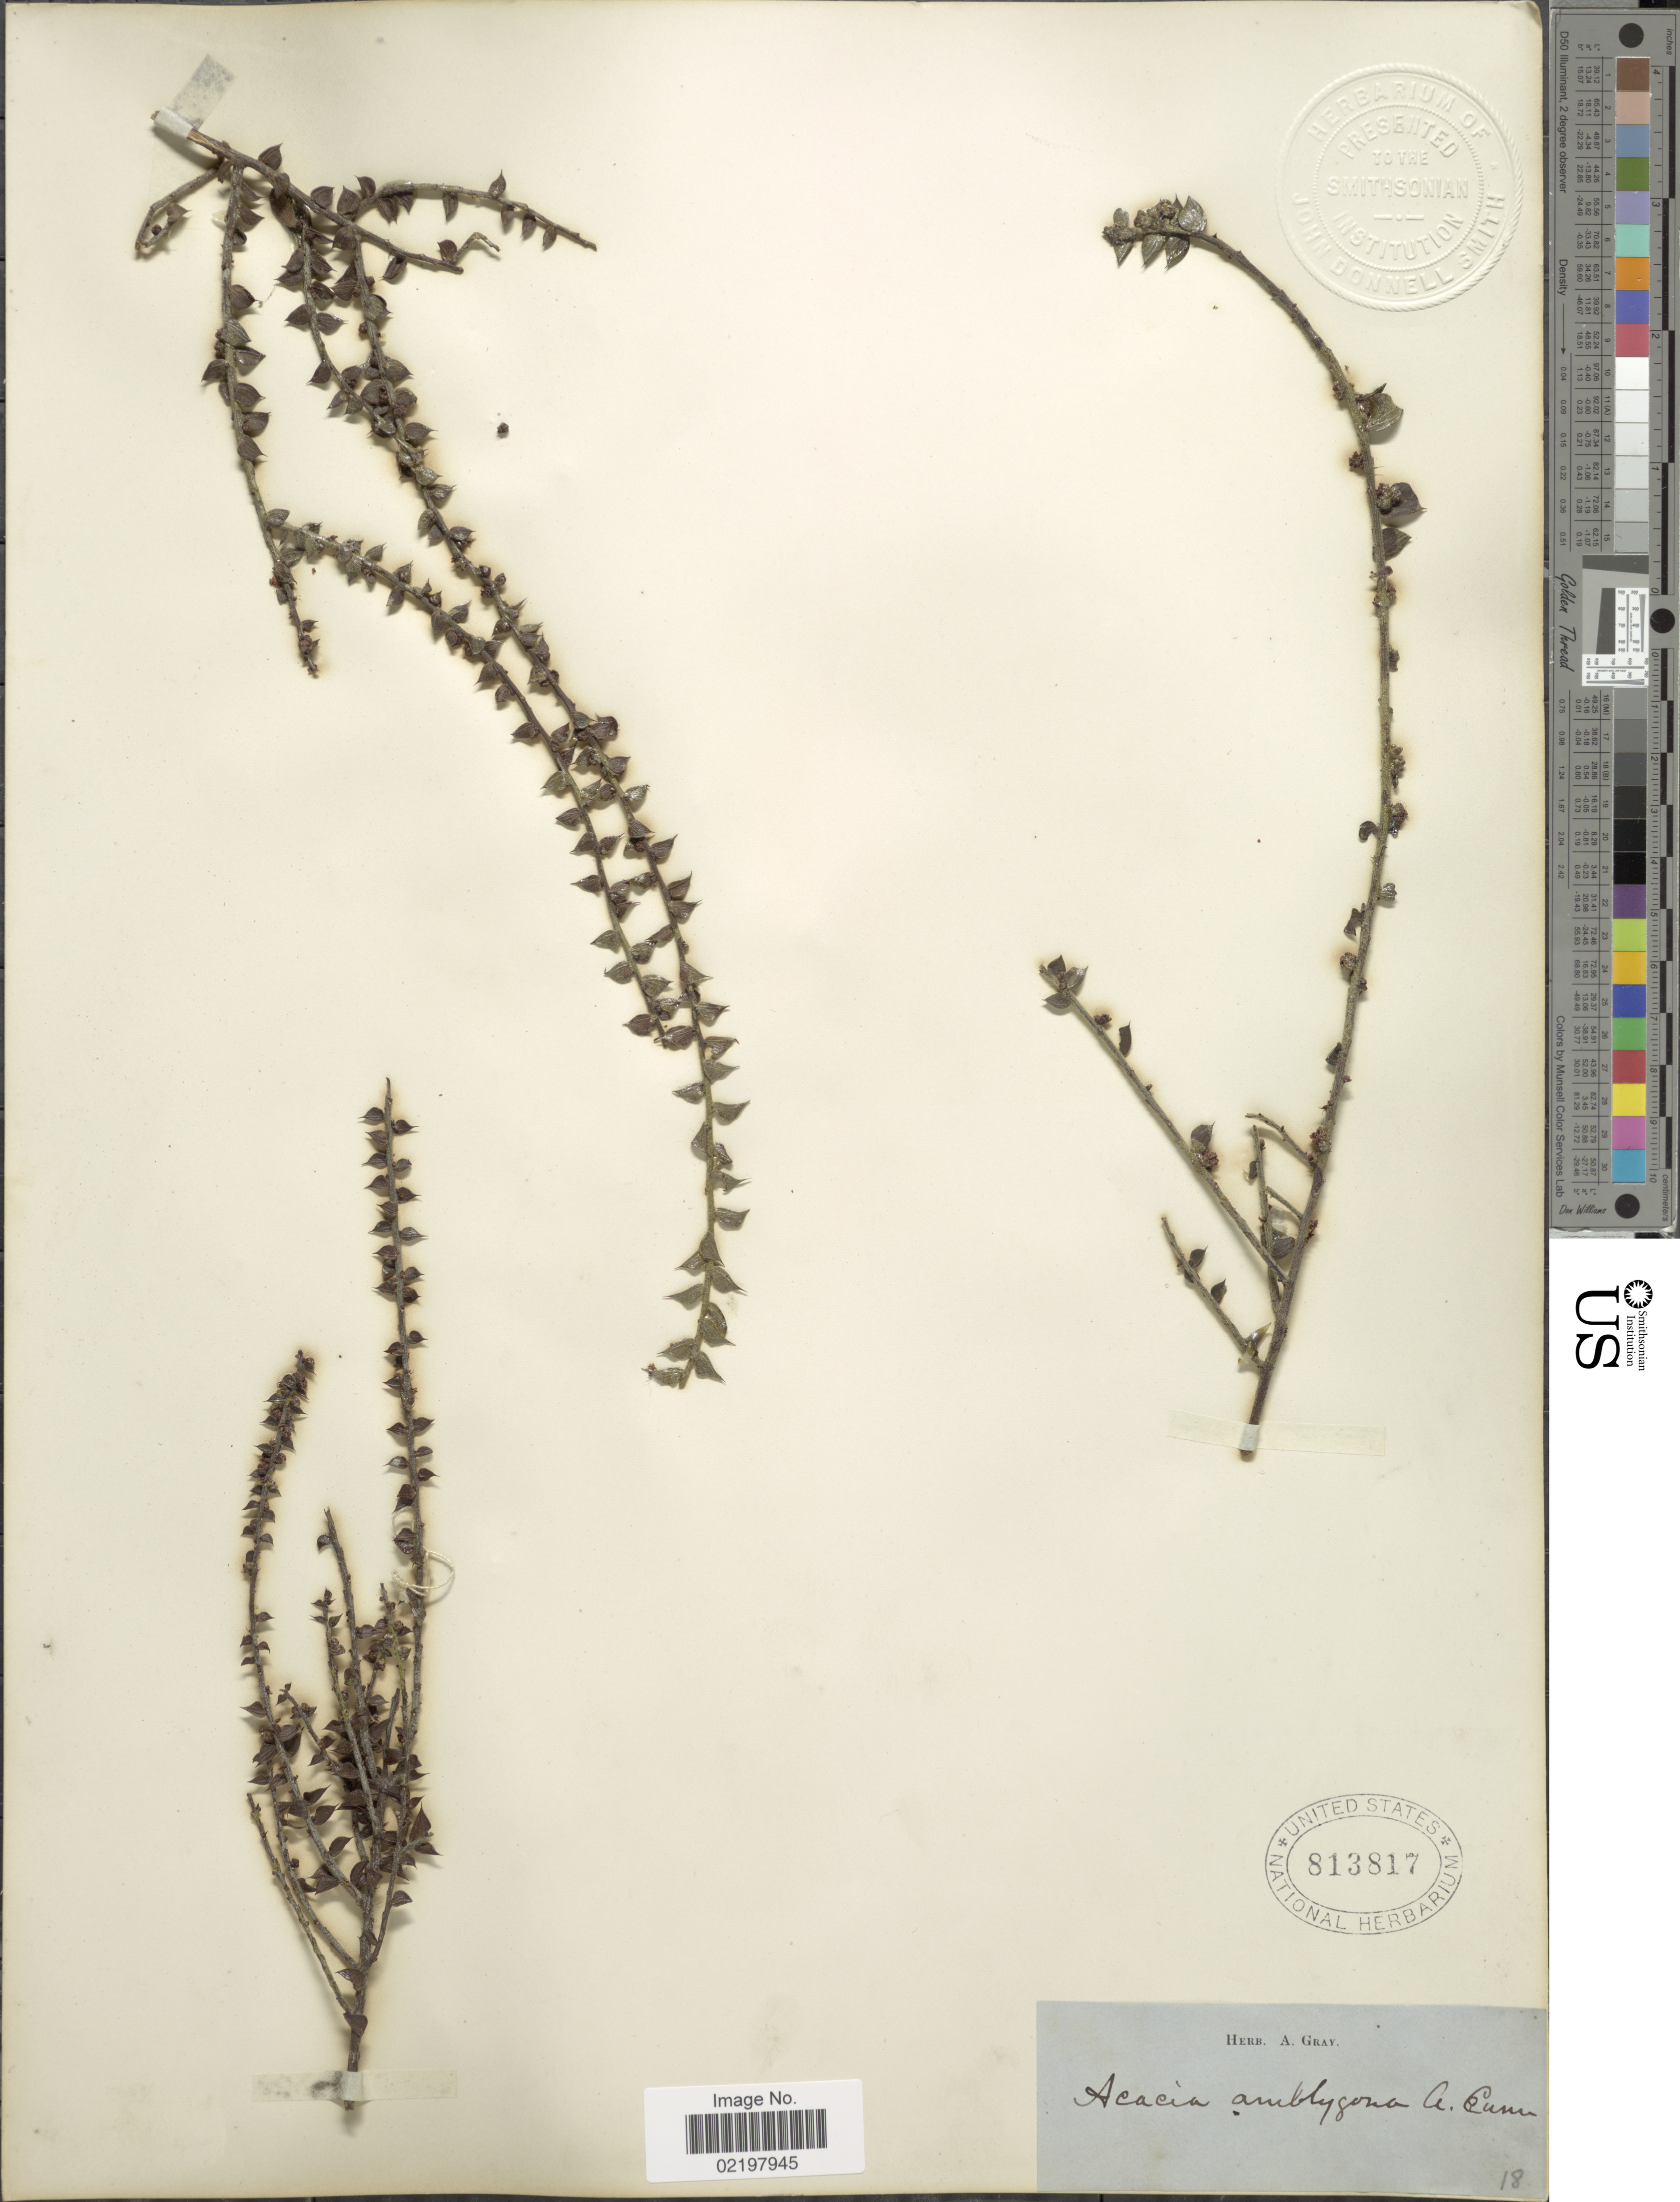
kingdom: Plantae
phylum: Tracheophyta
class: Magnoliopsida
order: Fabales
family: Fabaceae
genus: Acacia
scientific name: Acacia amblygona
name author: Benth.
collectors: ex Herb. A. Gray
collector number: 18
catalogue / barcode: US 813817